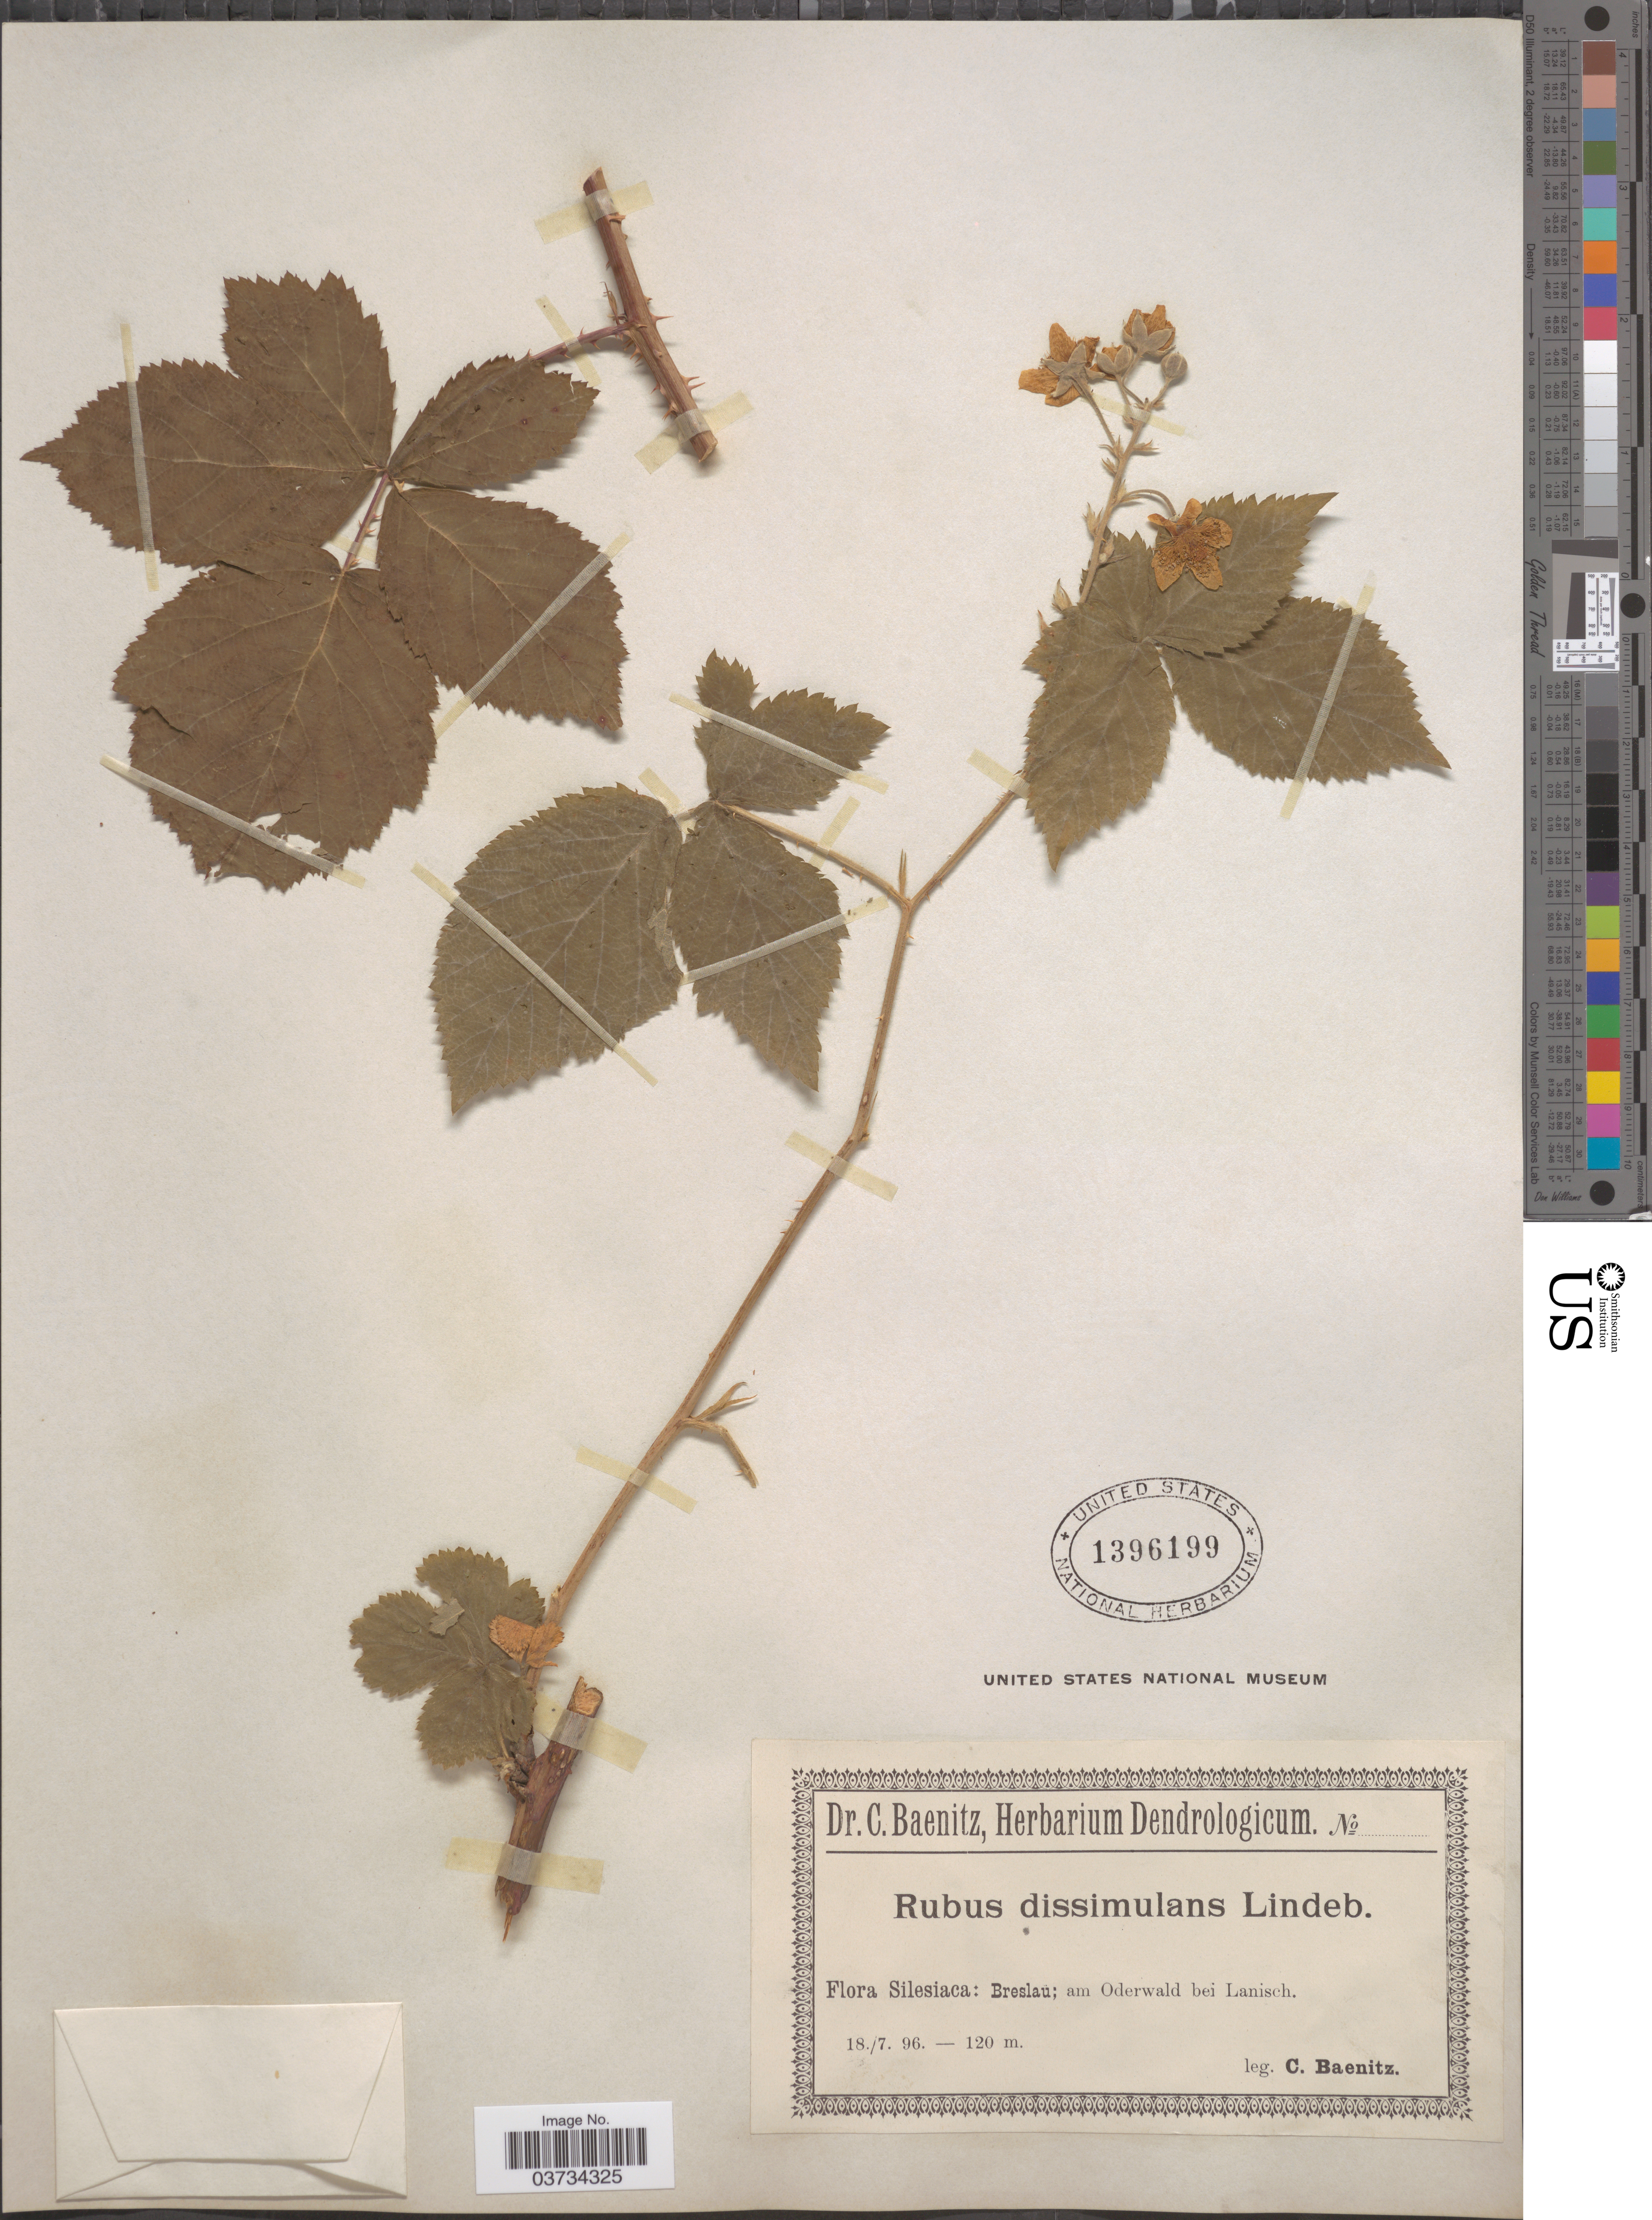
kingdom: Plantae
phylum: Tracheophyta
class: Magnoliopsida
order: Rosales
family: Rosaceae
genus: Rubus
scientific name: Rubus dissimulans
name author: Lindeb.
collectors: C. G. Baenitz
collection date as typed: Transcribed d/m/y: 18/7/96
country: Poland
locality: Silesiaca: Breslau; am Oderwald bei Lanisch.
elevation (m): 120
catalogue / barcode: US 1396199